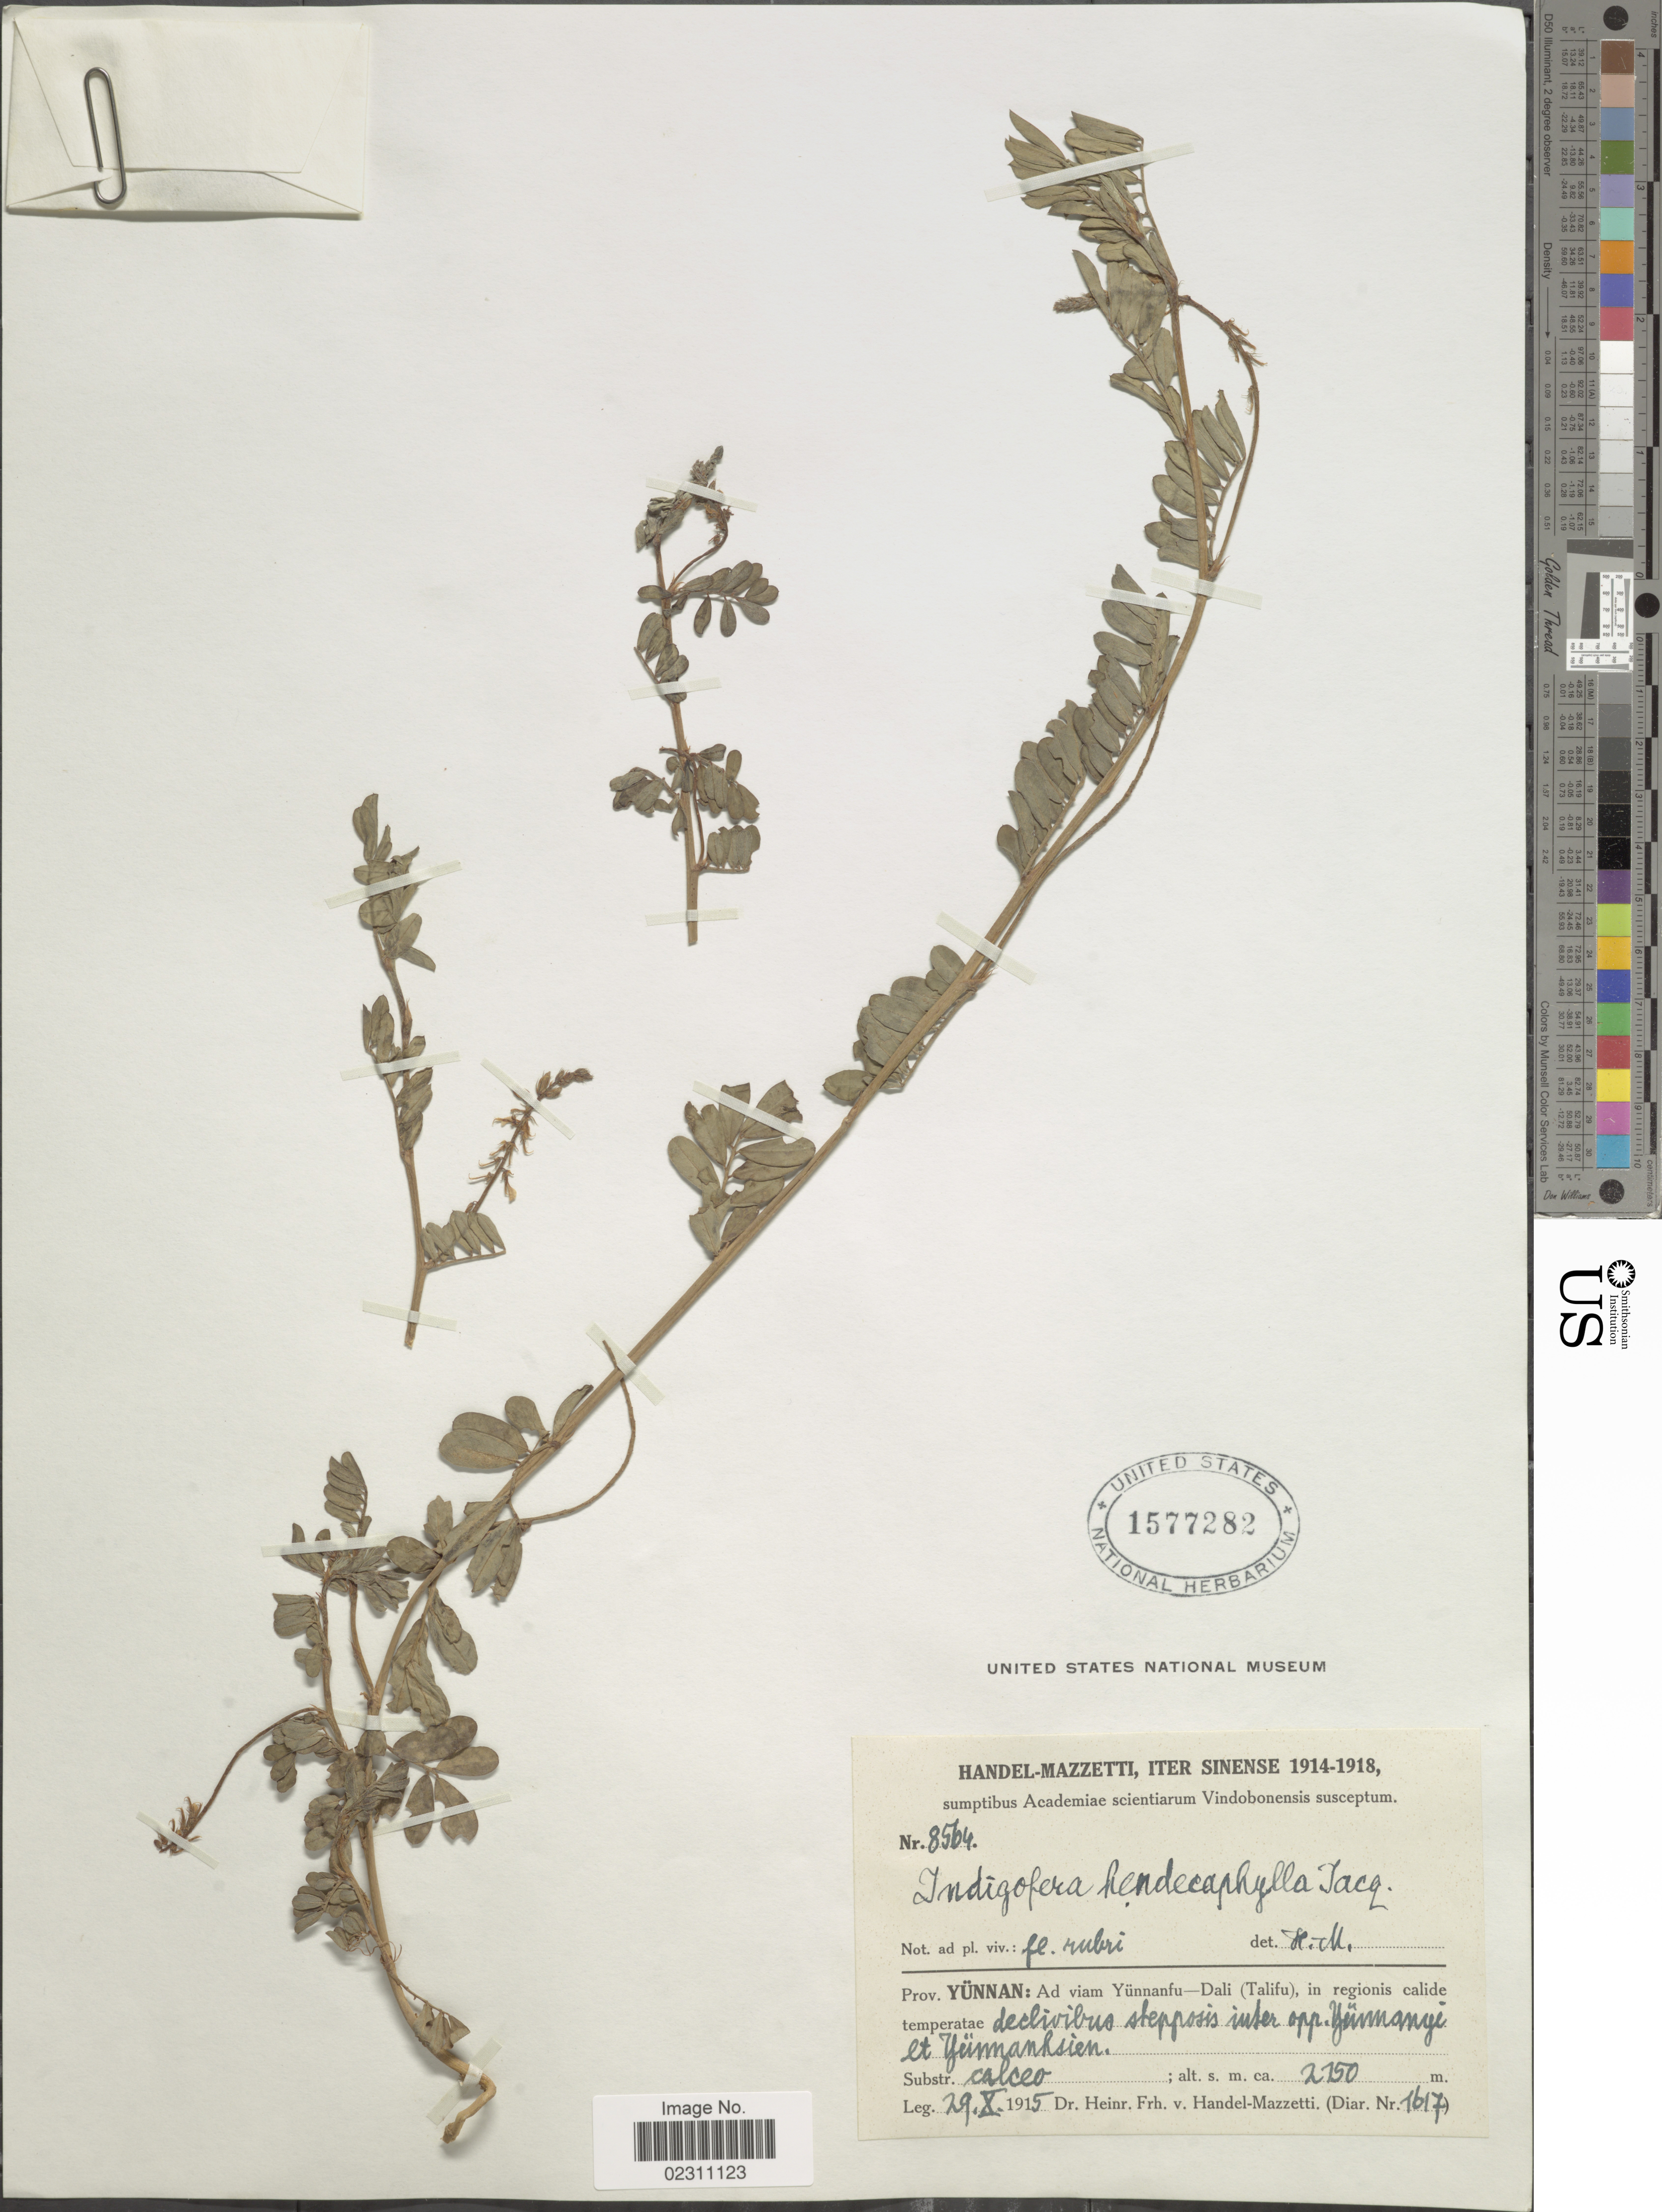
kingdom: Plantae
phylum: Tracheophyta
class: Magnoliopsida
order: Fabales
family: Fabaceae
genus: Indigofera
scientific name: Indigofera hendecaphylla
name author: Jacq.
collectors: H. Handel-Mazzetti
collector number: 8564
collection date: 1915-10-29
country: China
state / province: Yunnan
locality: Sinense, ad viam Yunnanfu-Dali (Talifu), inter opp. Yunnanyi et Yunnanhsien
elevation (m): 2150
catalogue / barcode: US 1577282